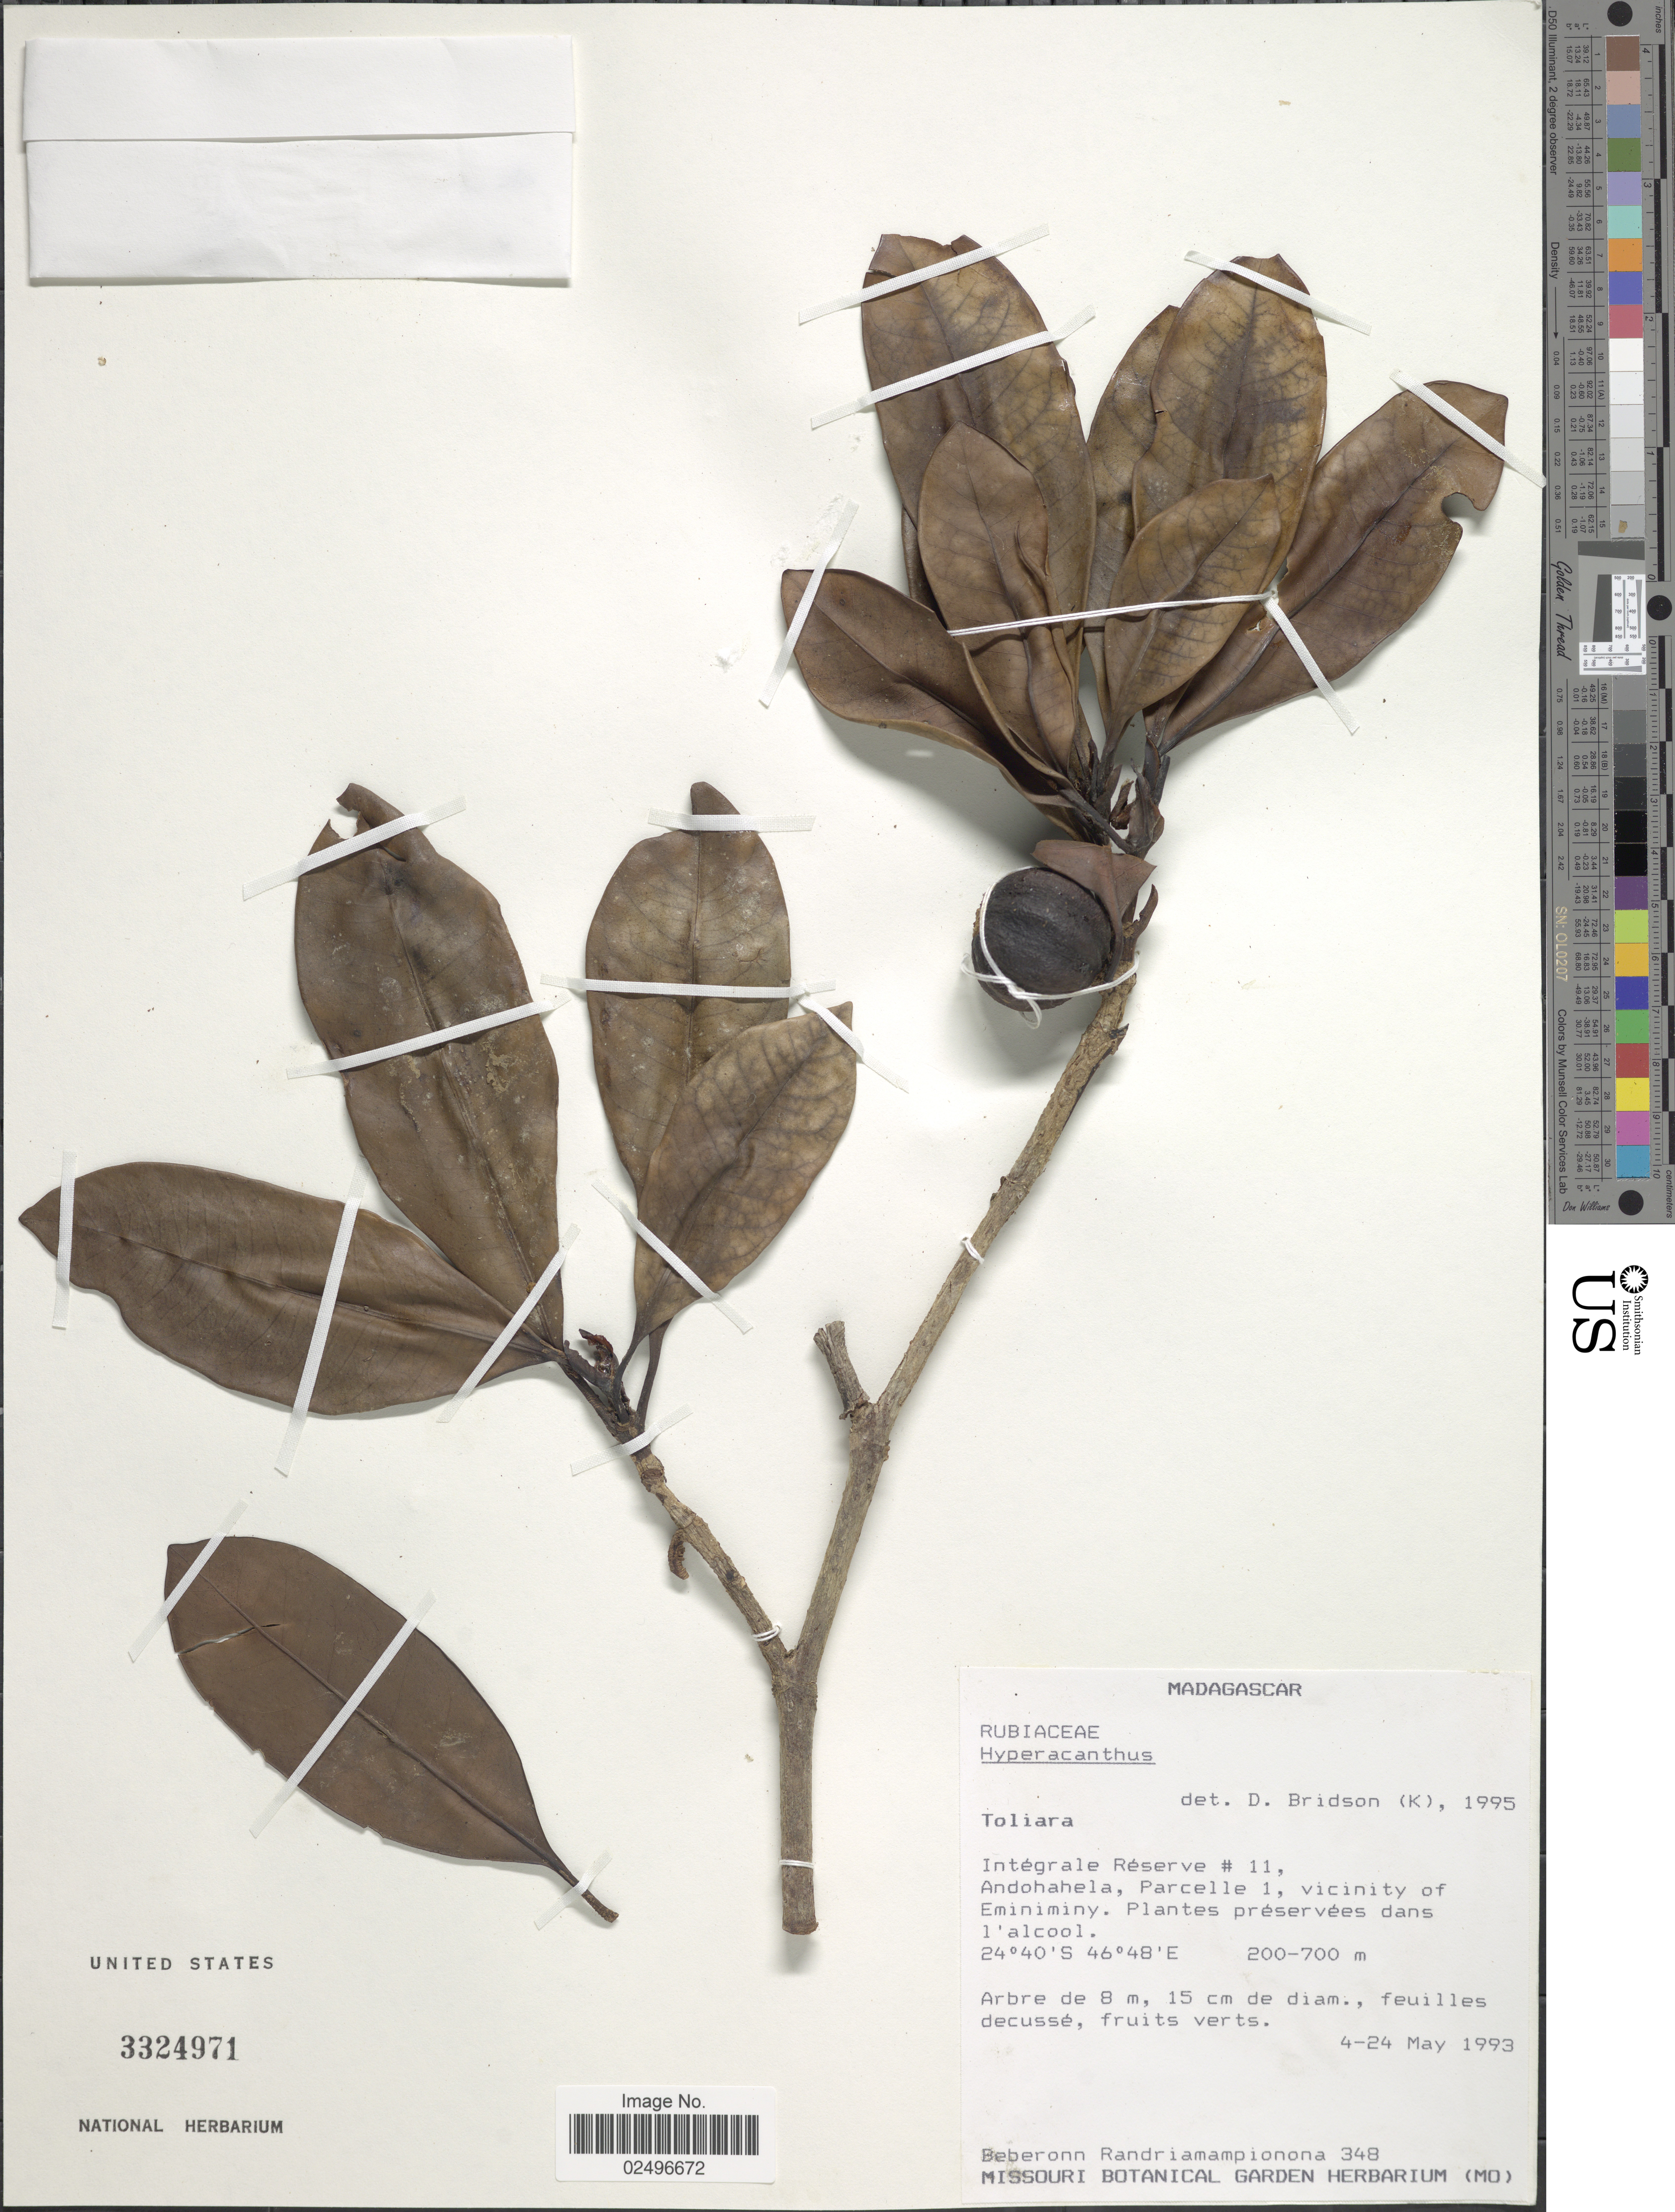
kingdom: Plantae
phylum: Tracheophyta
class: Magnoliopsida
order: Gentianales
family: Rubiaceae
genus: Gardenia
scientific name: Gardenia sp.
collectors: B. Randriamampionona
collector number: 348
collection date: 1993-05-04/1993-05-24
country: Madagascar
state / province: Anosy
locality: Integrale Reserve #11, Andohahela, Parcelle 1, vicinity of Eminiminy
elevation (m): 200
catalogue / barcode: US 3324971